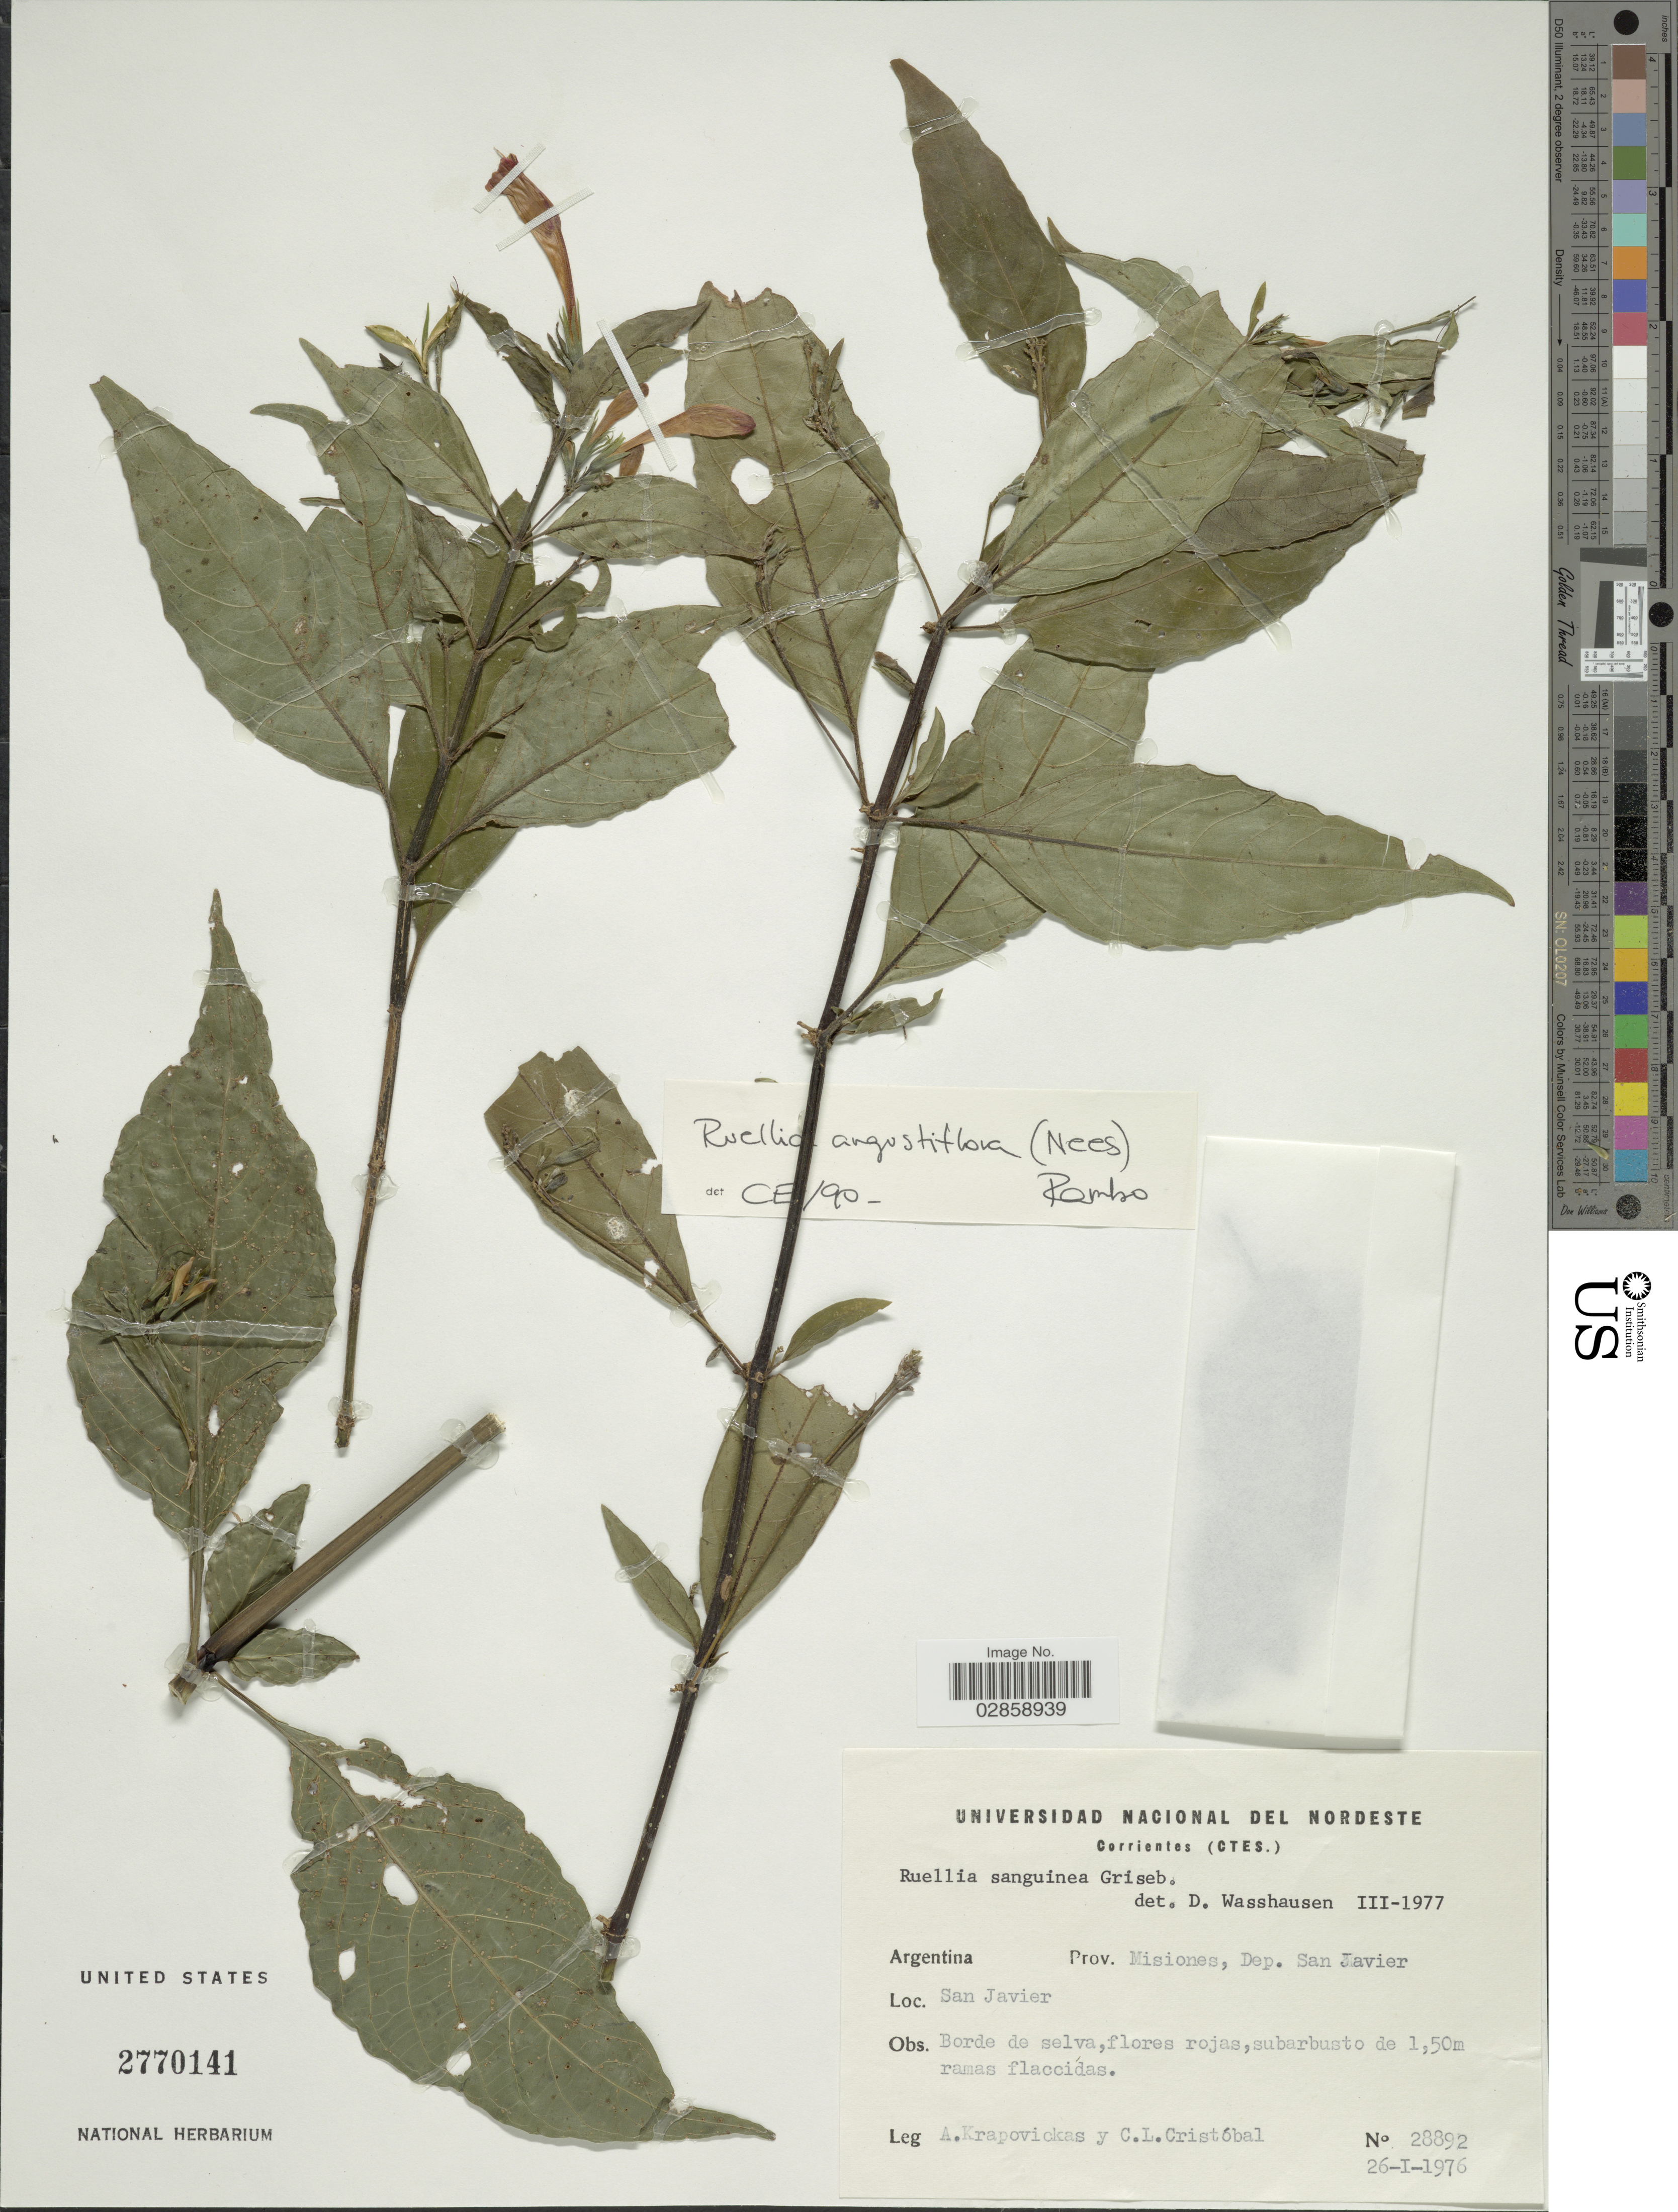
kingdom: Plantae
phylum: Tracheophyta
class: Magnoliopsida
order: Lamiales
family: Acanthaceae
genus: Ruellia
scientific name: Ruellia angustiflora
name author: (Nees) Lindau ex Rambo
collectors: A. Krapovickas & C. L. Cristóbal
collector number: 28892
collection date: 1976-01-26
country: Argentina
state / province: Misiones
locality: Dep. San Javier. San Javier.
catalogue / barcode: US 2770141